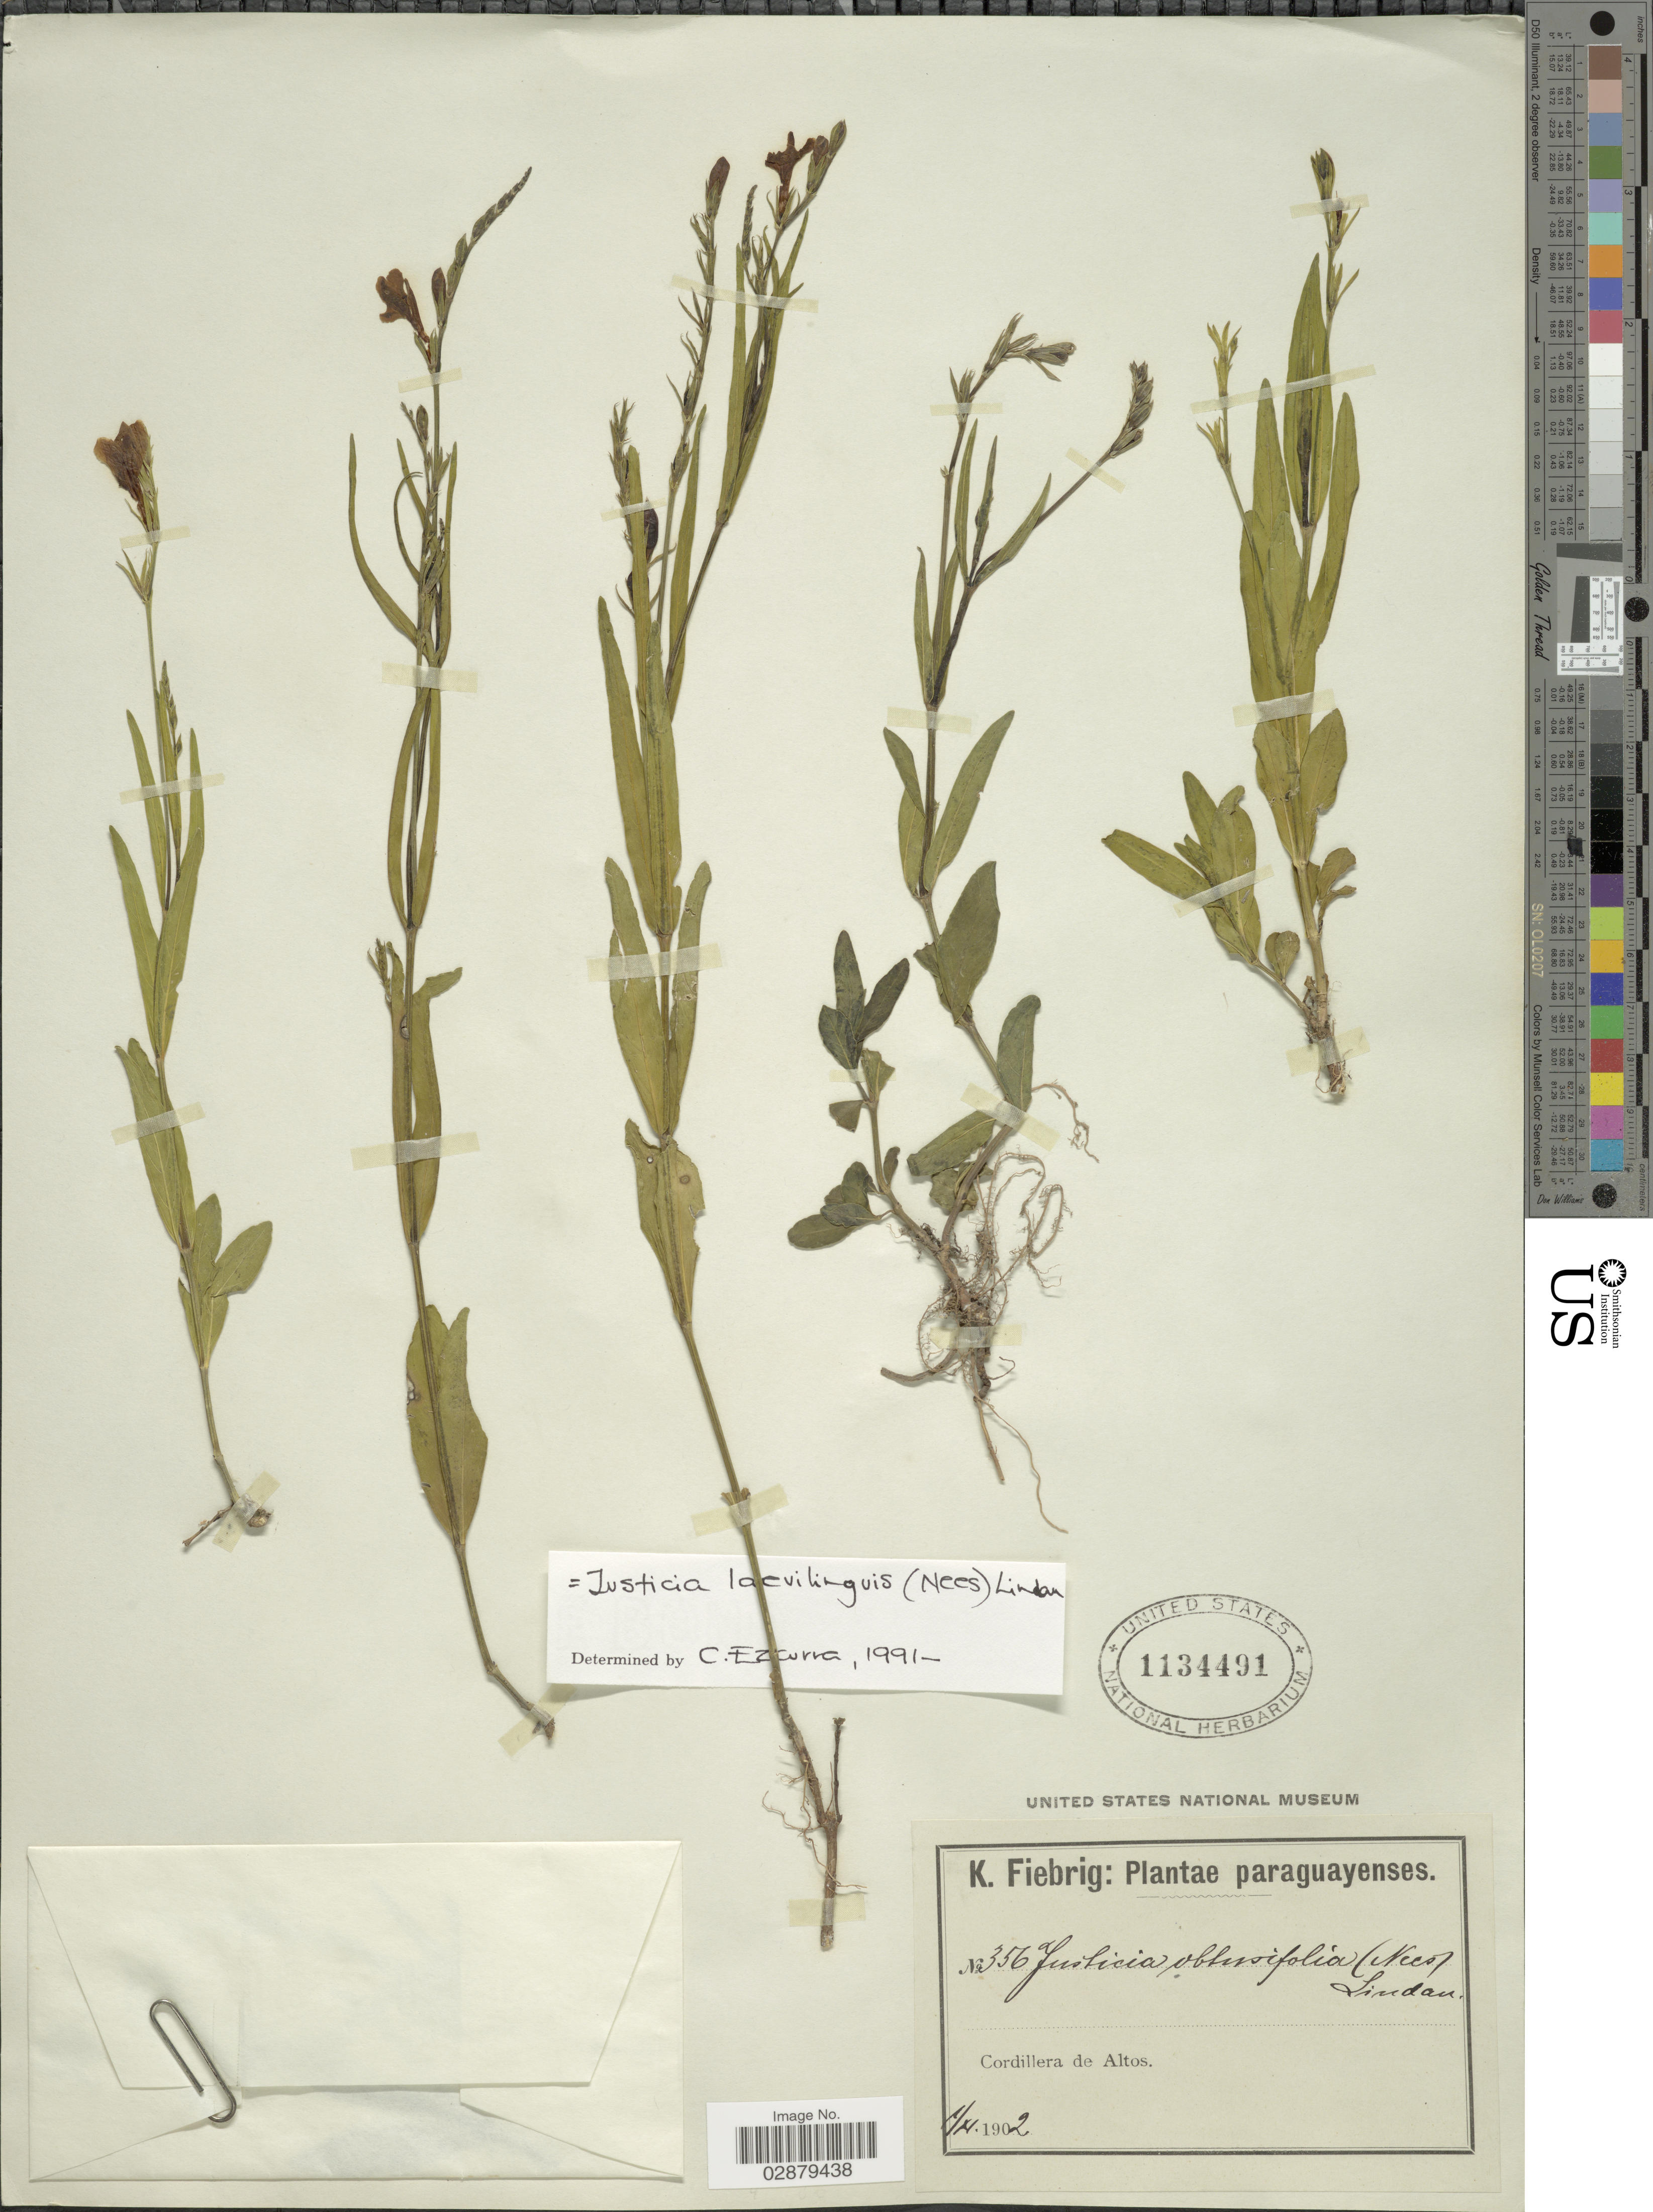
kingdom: Plantae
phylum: Tracheophyta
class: Magnoliopsida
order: Lamiales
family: Acanthaceae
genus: Justicia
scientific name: Justicia laevilinguis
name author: (Nees) Lindau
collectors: K. Fiebrig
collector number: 356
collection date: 1902-11-01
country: Paraguay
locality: Cordillera de Altos.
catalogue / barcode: US 1134491